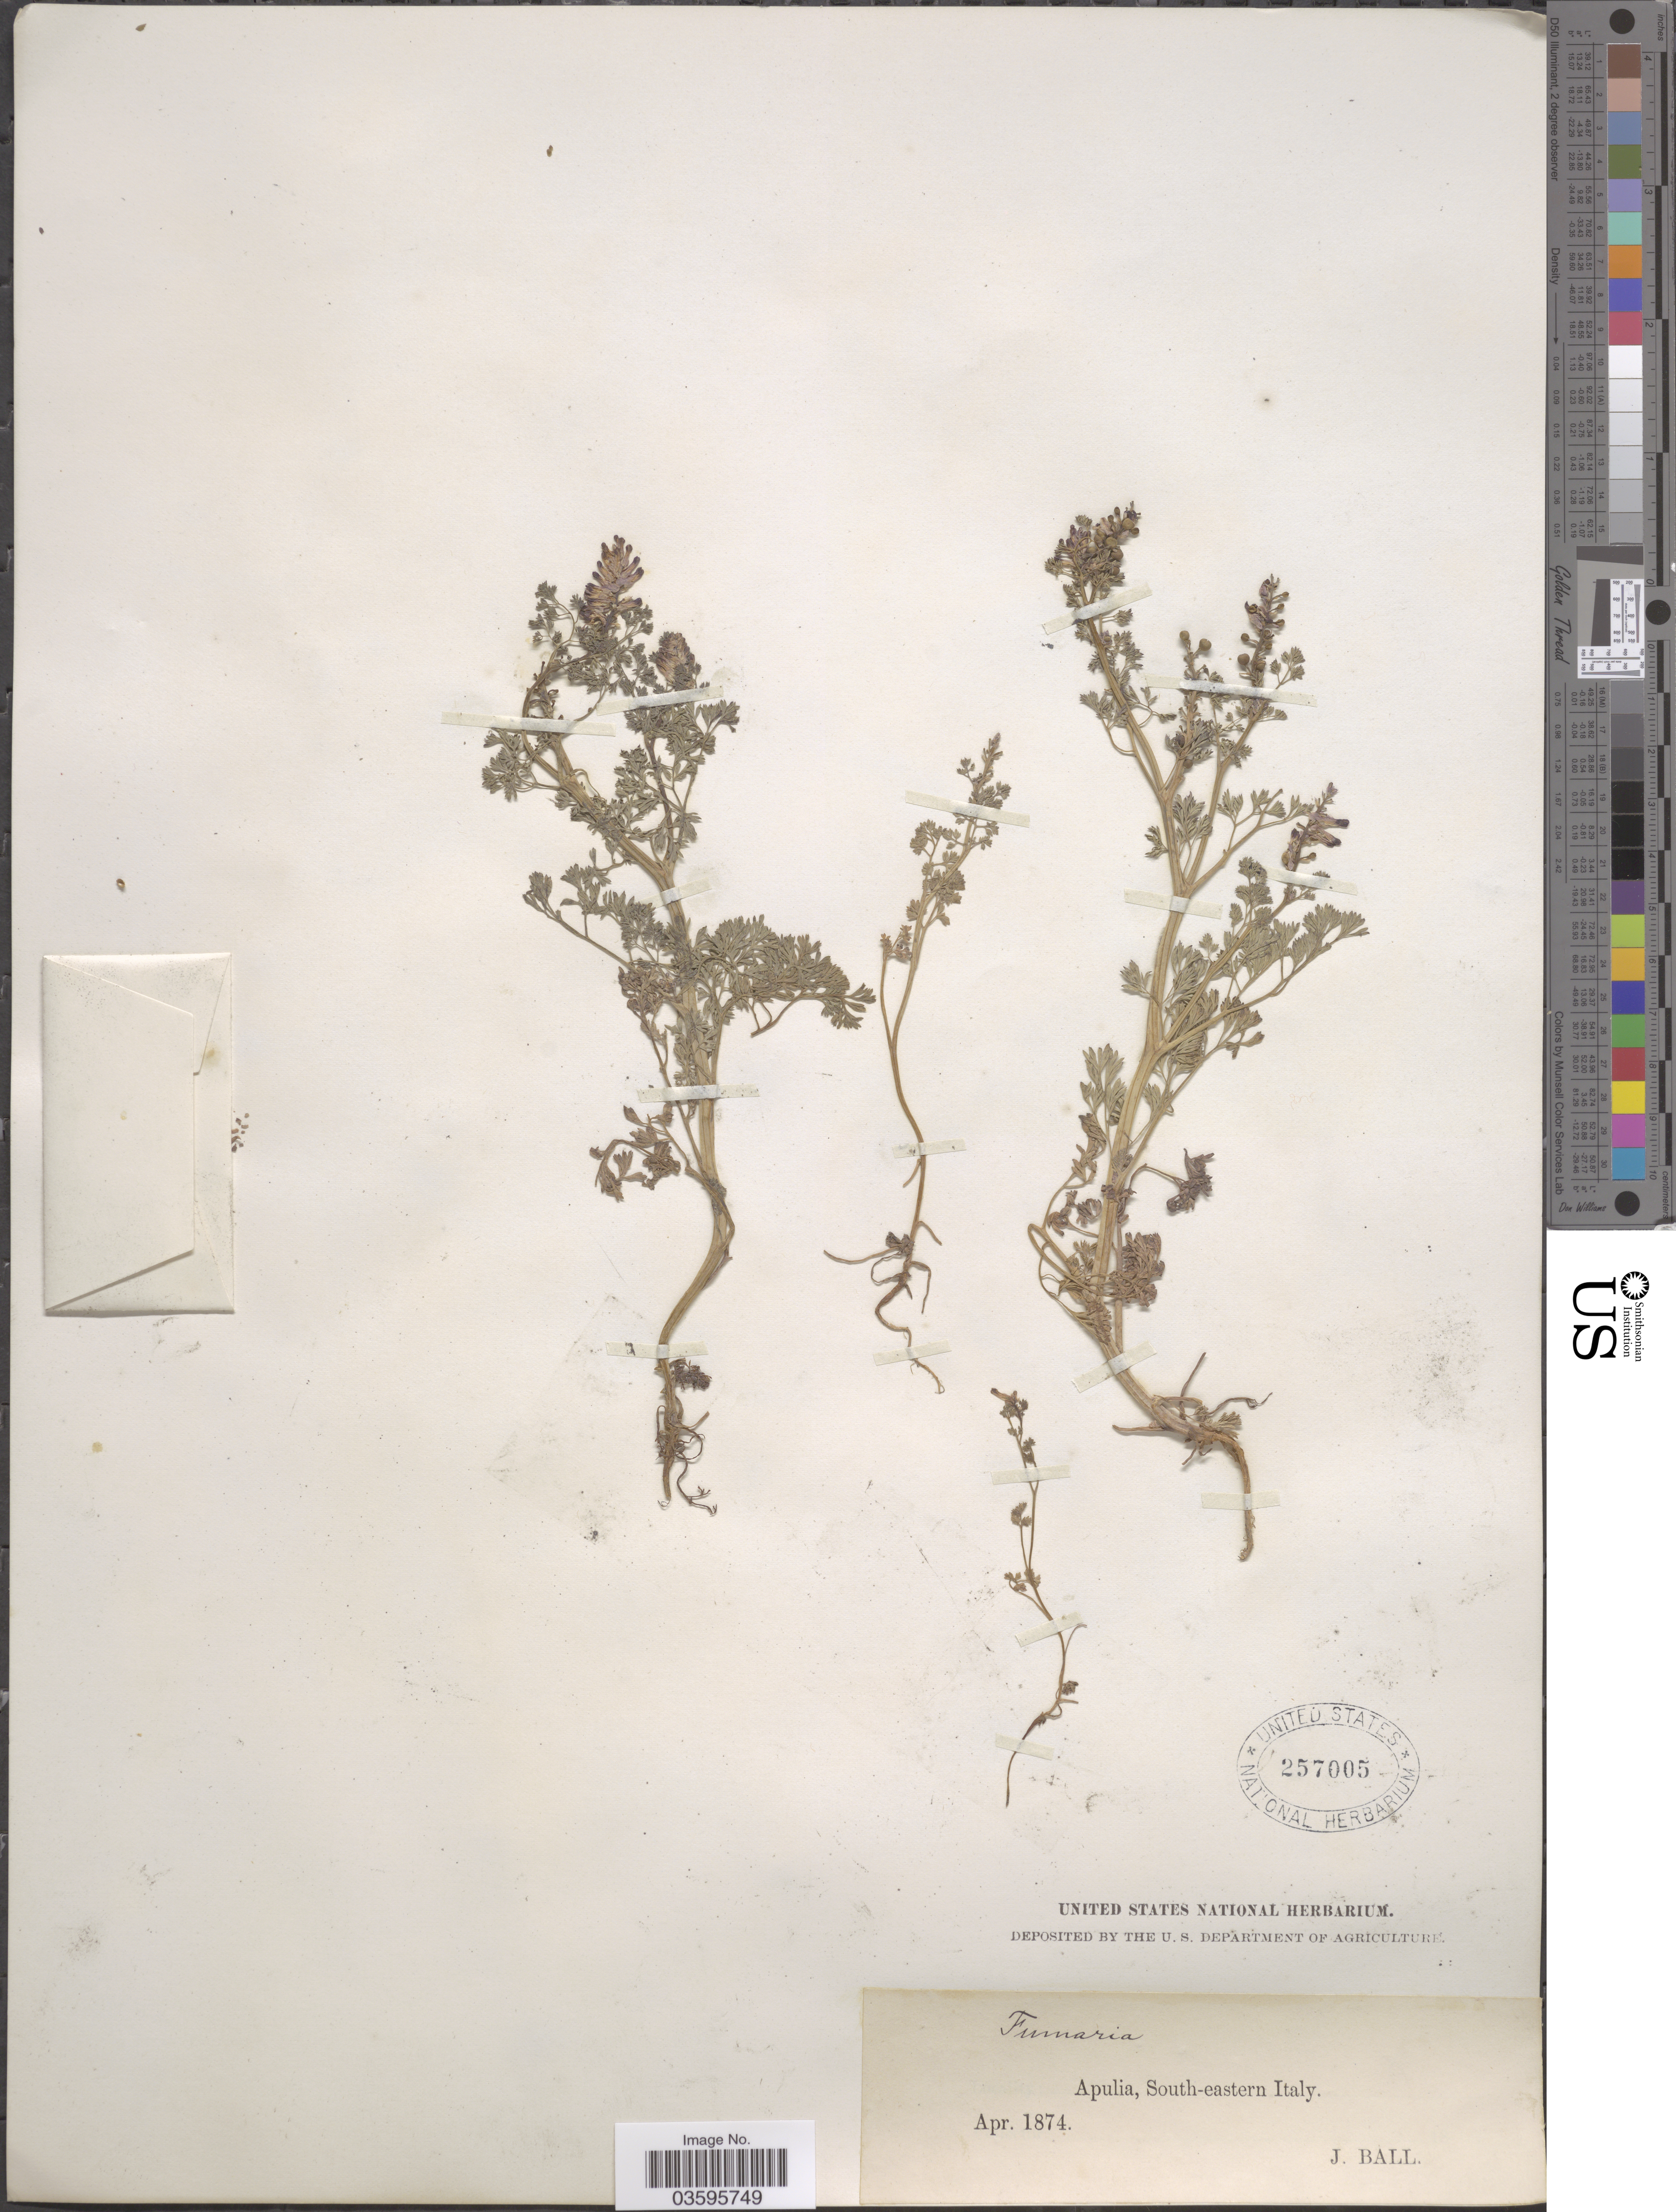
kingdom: Plantae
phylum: Tracheophyta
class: Magnoliopsida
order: Ranunculales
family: Papaveraceae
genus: Fumaria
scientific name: Fumaria sp.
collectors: J. Ball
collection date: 1874-04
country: Italy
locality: Apulia, South-eastern Italy.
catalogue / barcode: US 257005